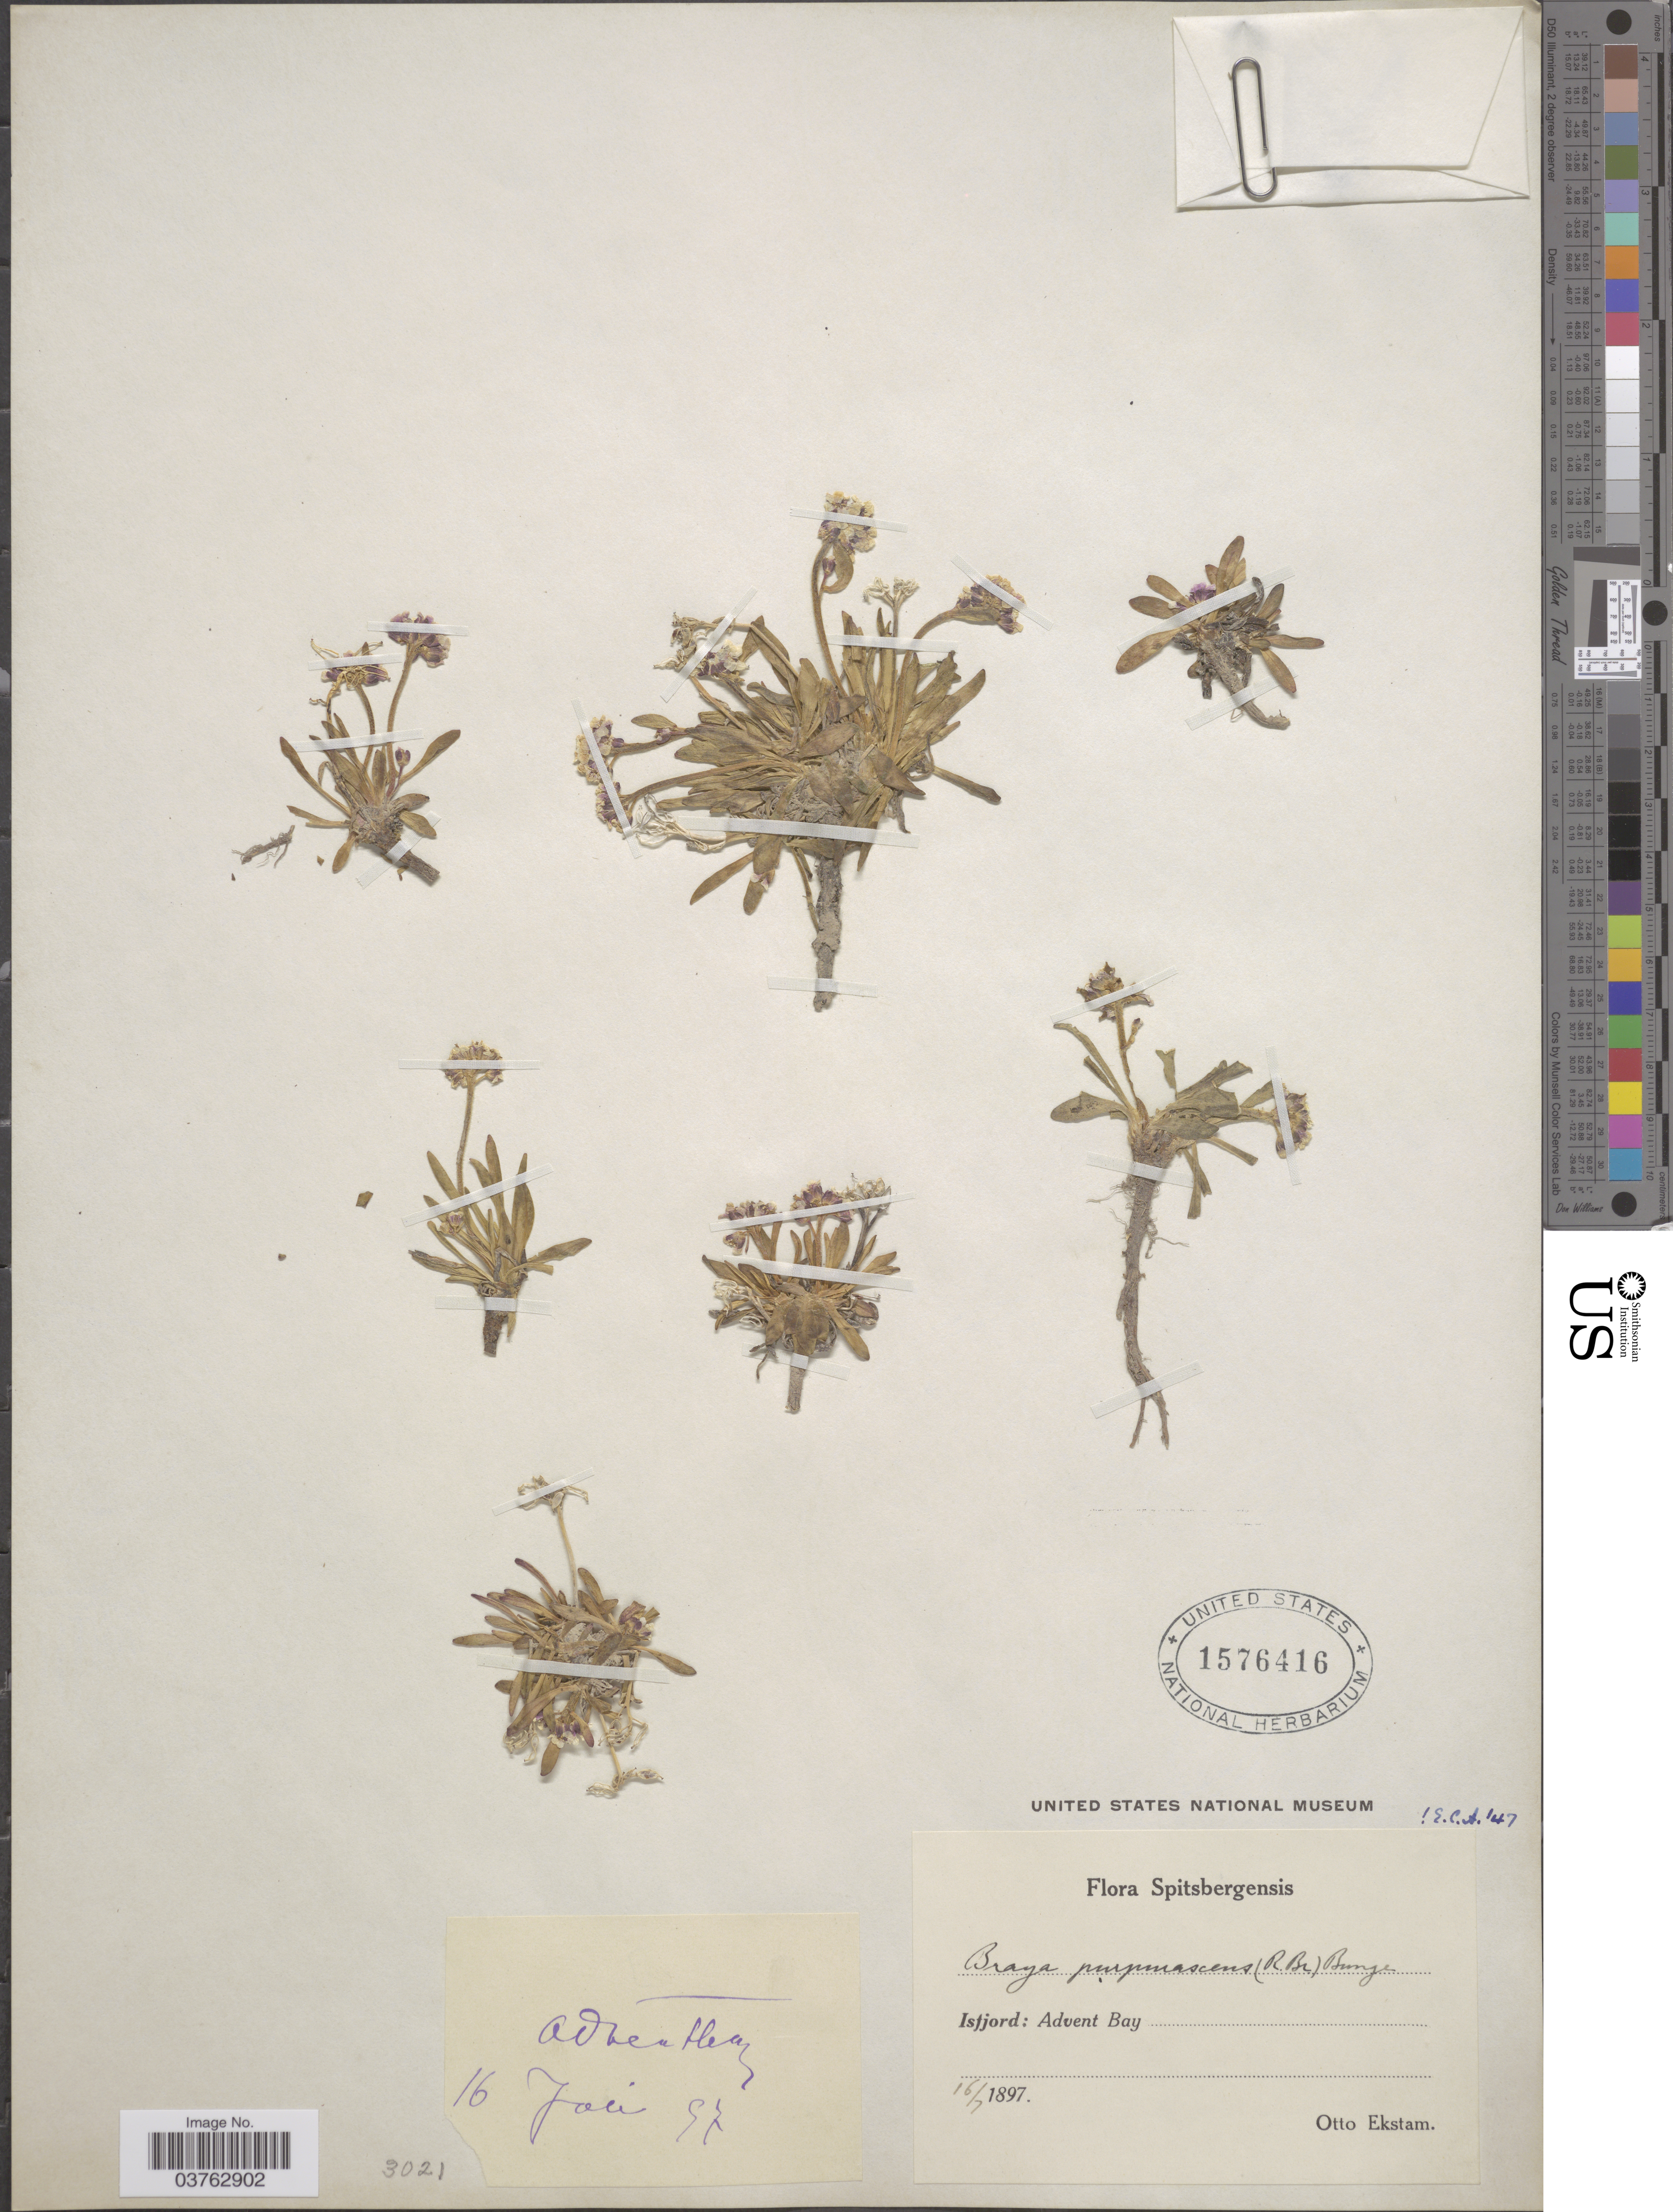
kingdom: Plantae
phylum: Tracheophyta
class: Magnoliopsida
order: Brassicales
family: Brassicaceae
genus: Braya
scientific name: Braya purpurascens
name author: (R. Br.) Bunge ex Ledeb.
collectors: O. Ekstam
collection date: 1897-07-16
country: Norway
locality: Spitsbergensis. Istfjord: Advent Bay.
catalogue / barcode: US 1576416